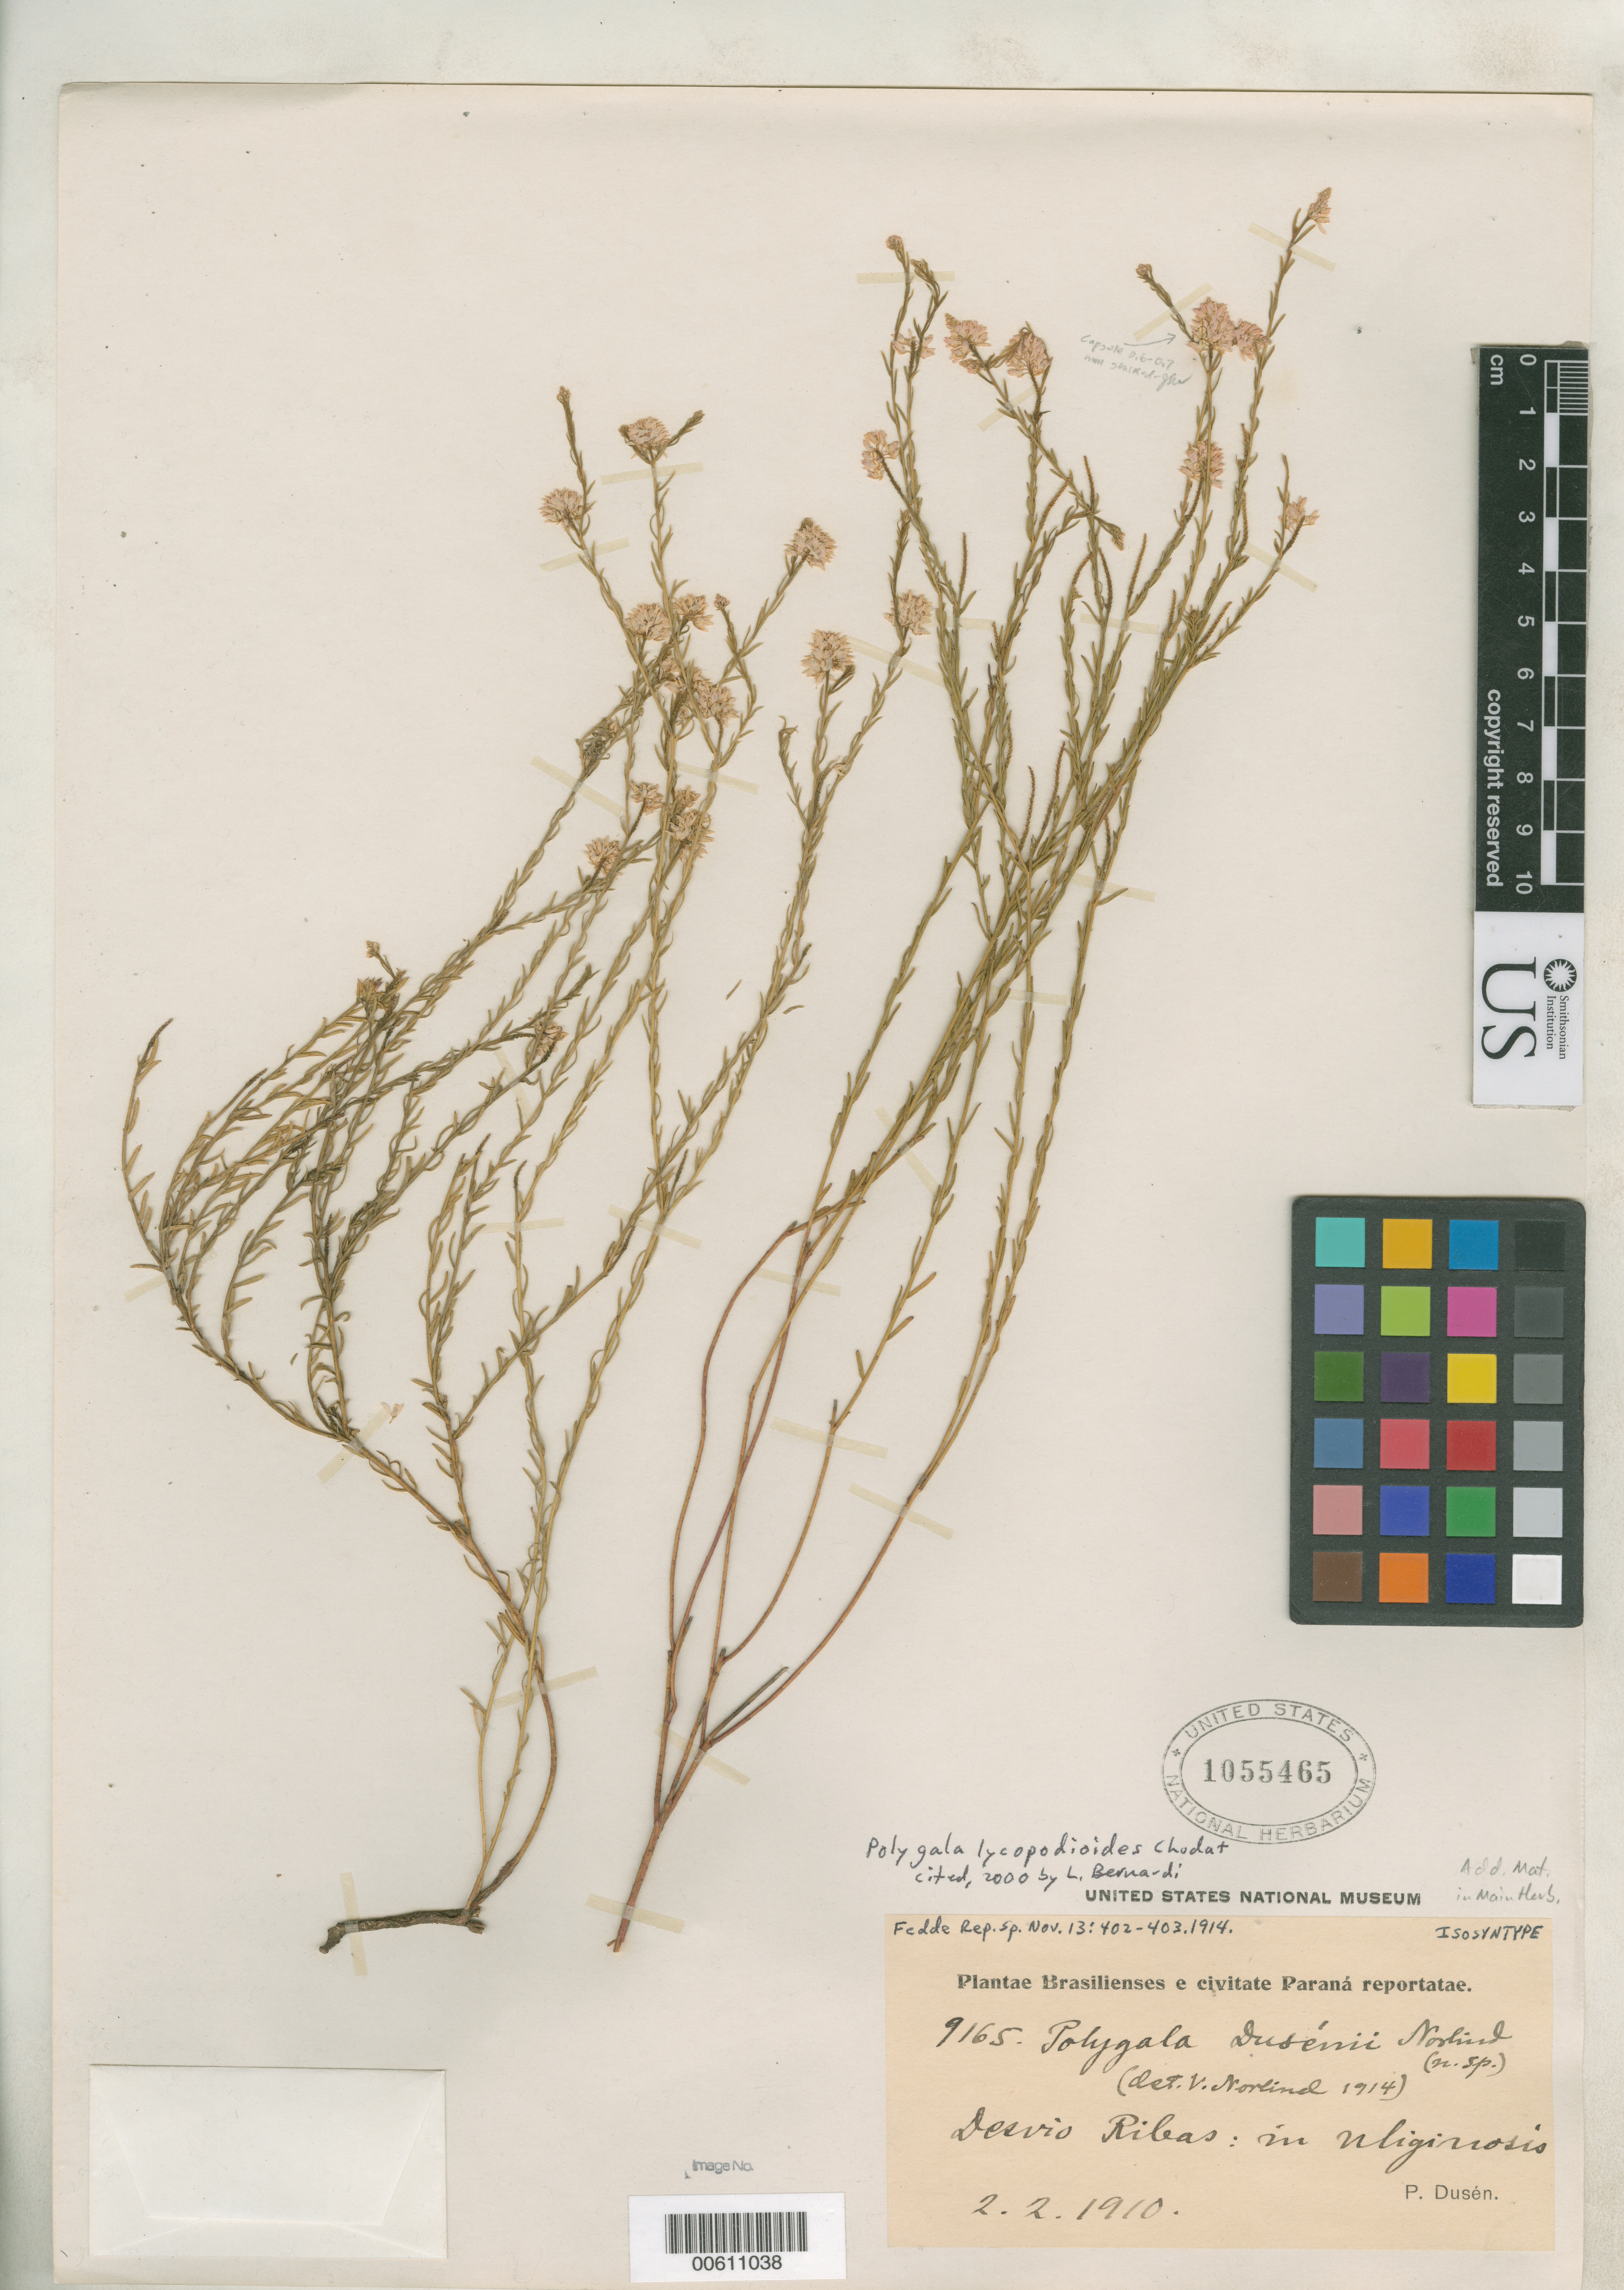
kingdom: Plantae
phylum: Tracheophyta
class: Magnoliopsida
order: Fabales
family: Polygalaceae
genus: Polygala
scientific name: Polygala dusenii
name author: Norlind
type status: Isosyntype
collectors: P. Dusén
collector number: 9165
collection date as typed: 02 Feb 1910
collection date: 1910-02-02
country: Brazil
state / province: Pará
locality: Desvio Ribas.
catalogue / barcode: US 1055465